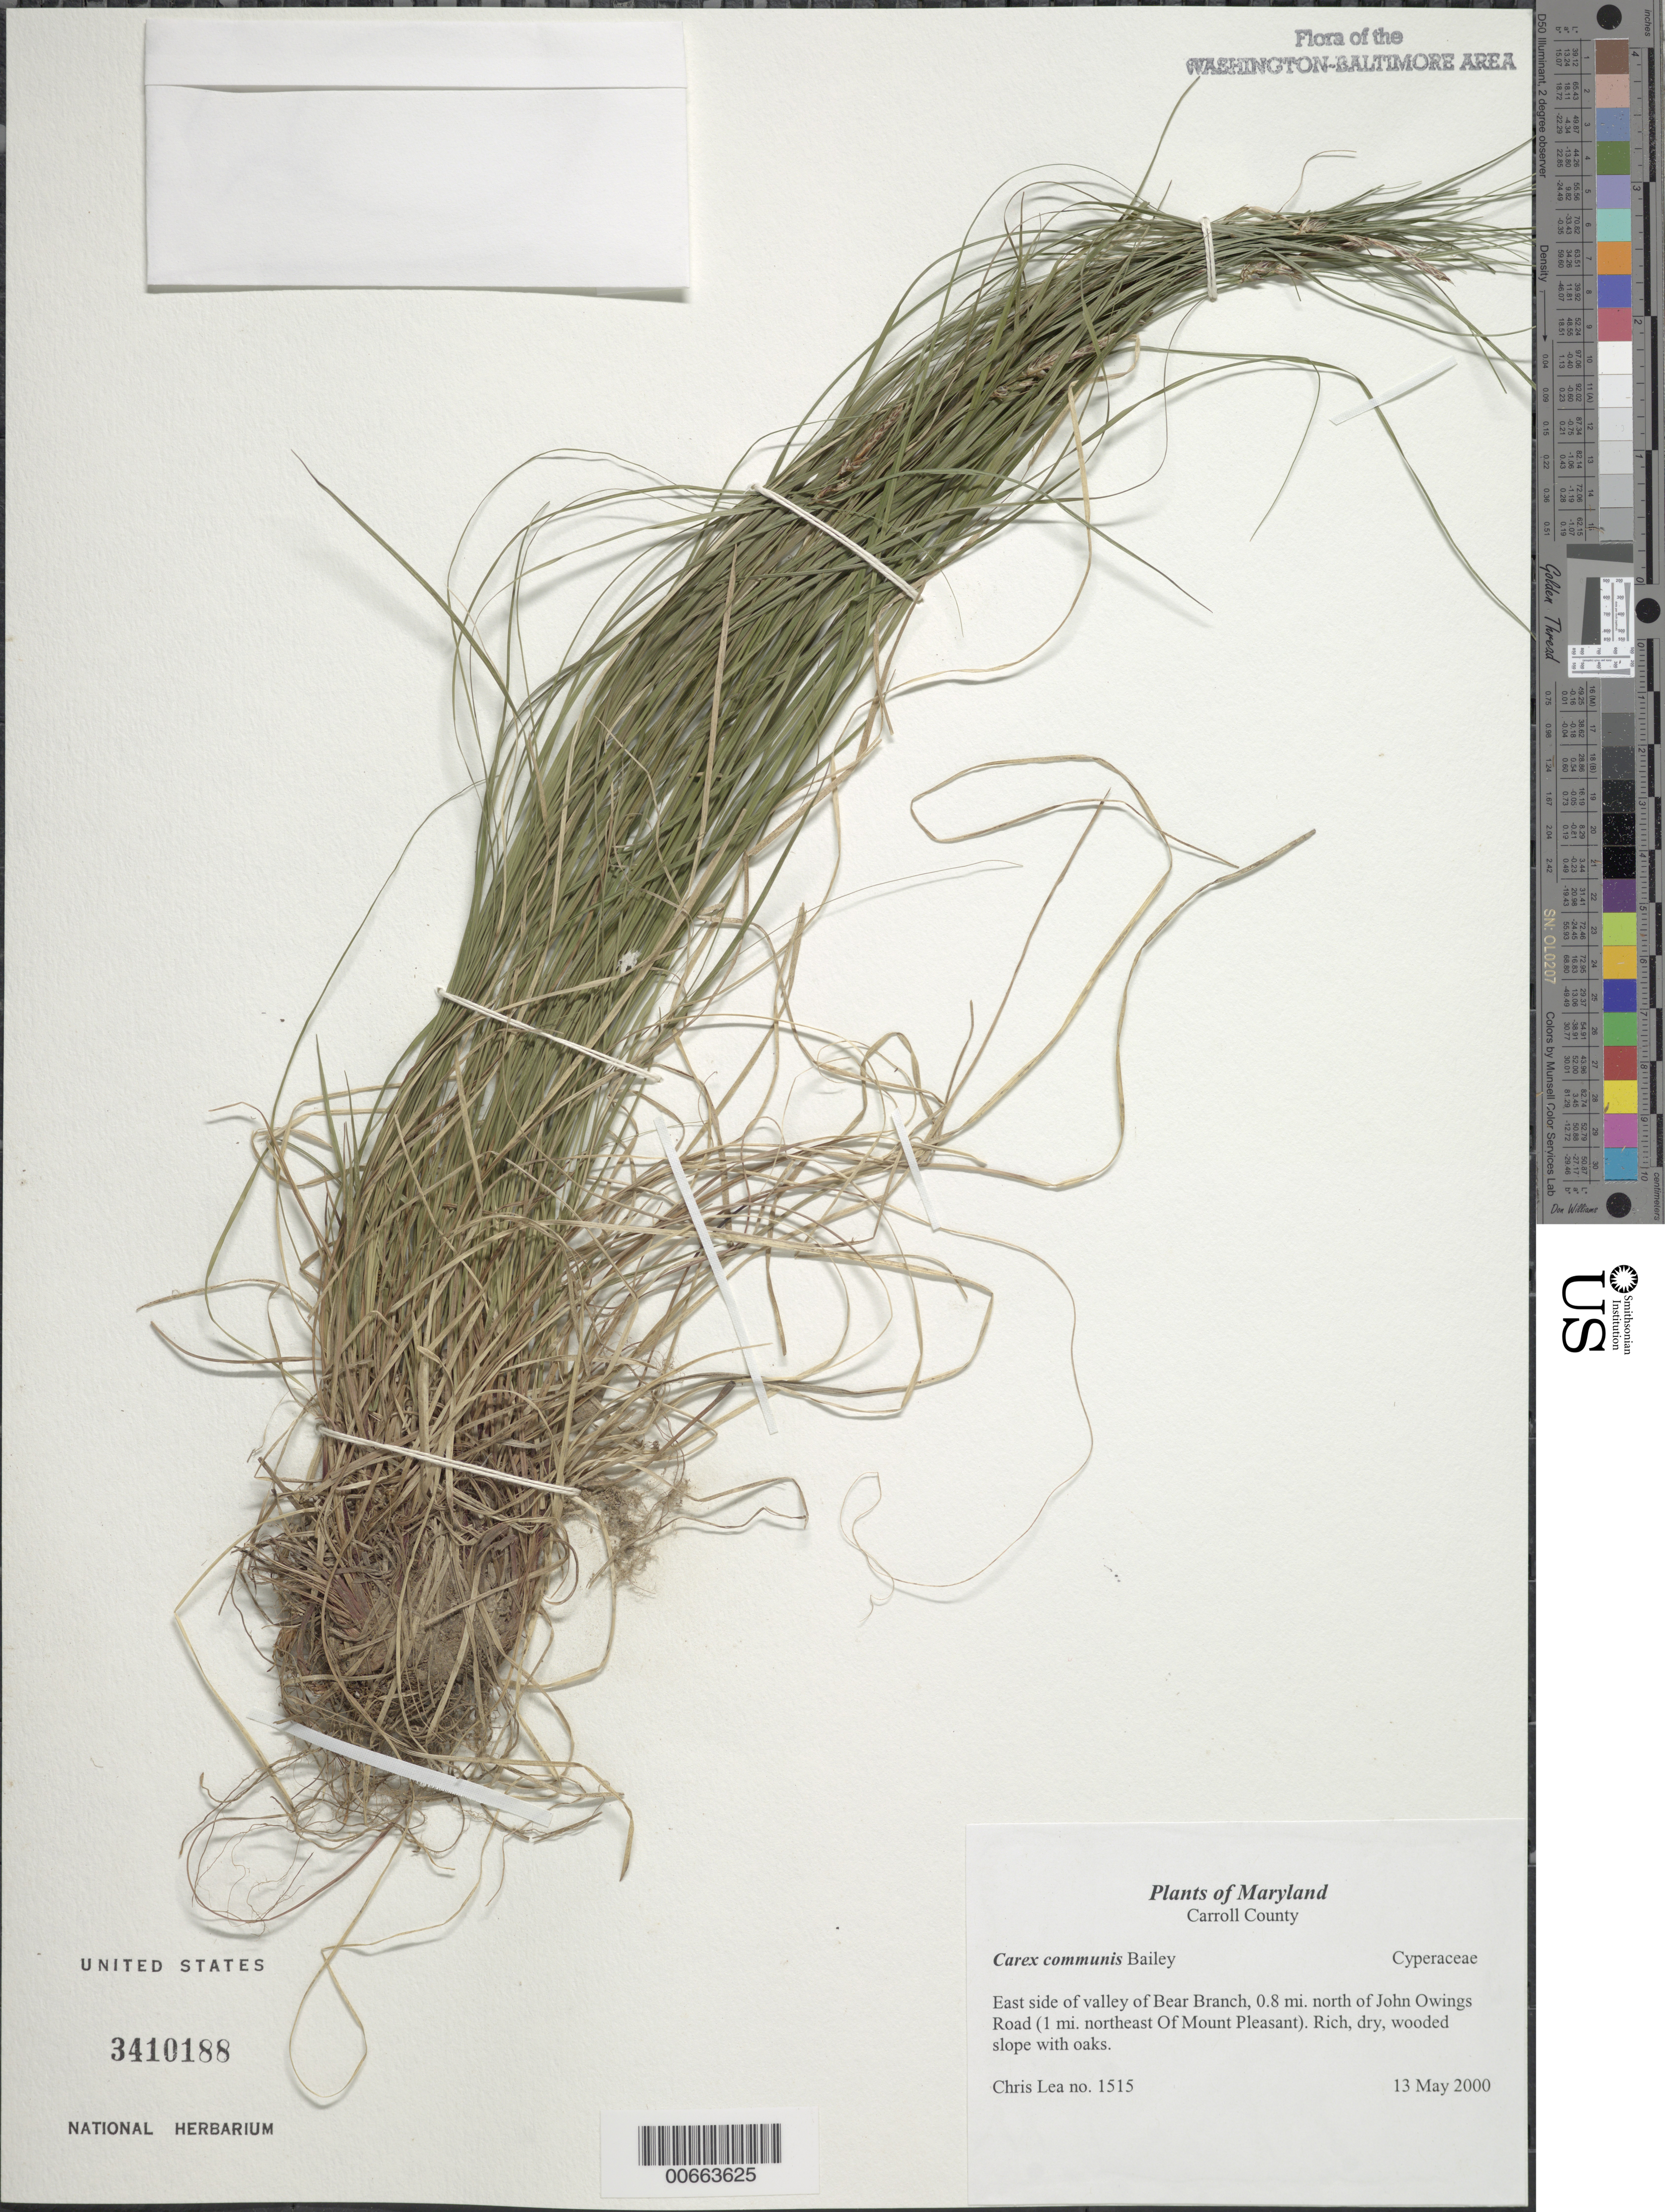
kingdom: Plantae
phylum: Tracheophyta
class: Liliopsida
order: Poales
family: Cyperaceae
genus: Carex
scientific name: Carex communis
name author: L.H. Bailey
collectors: C. Lea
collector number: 1515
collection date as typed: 13 May 2000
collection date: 2000-05-13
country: United States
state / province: Maryland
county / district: Carroll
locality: East side of valley of Bear Branch, 0.8 mi. north of John Owings Road (1 mi. northeast of Mount Pleasant).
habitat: Rich dry wooded slope with oaks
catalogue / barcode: US 3410188